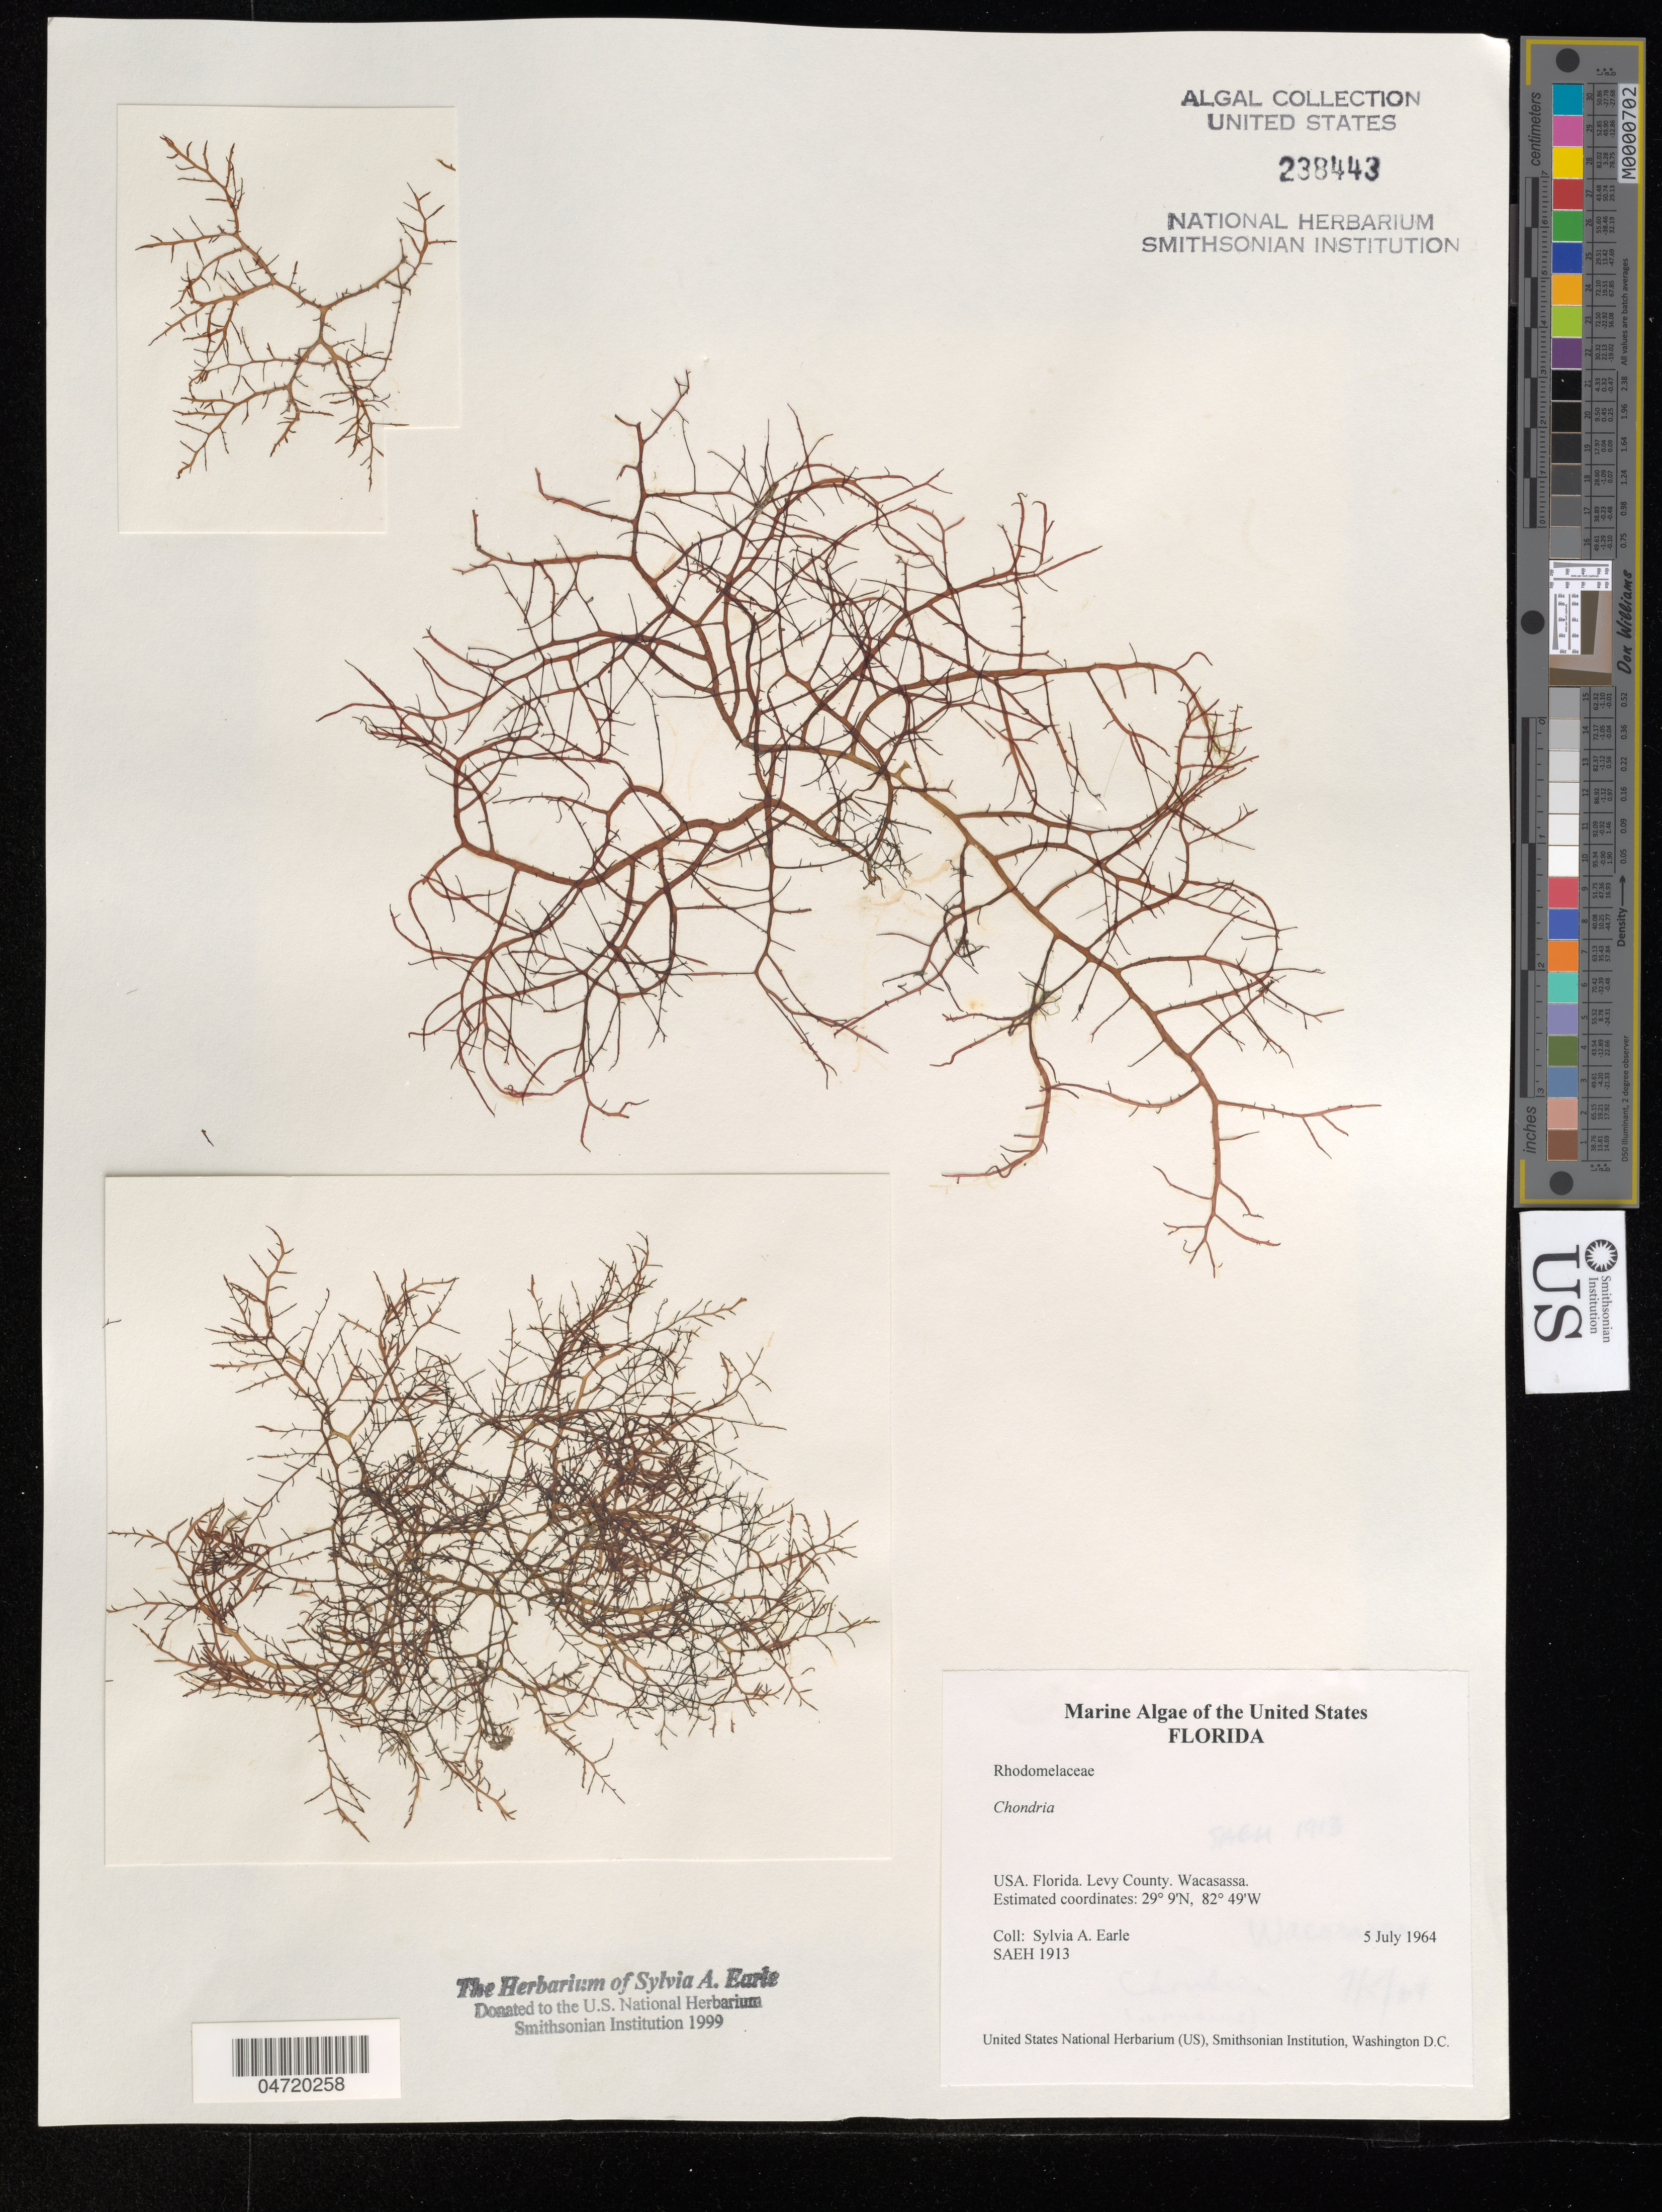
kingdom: Plantae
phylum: Rhodophyta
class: Florideophyceae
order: Ceramiales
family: Rhodomelaceae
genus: Chondria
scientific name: Chondria sp.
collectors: S. A. Earle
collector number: SAEH1913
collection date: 1964-07-05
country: United States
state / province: Florida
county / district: Levy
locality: Levy County. Wacasassa.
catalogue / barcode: US 238443